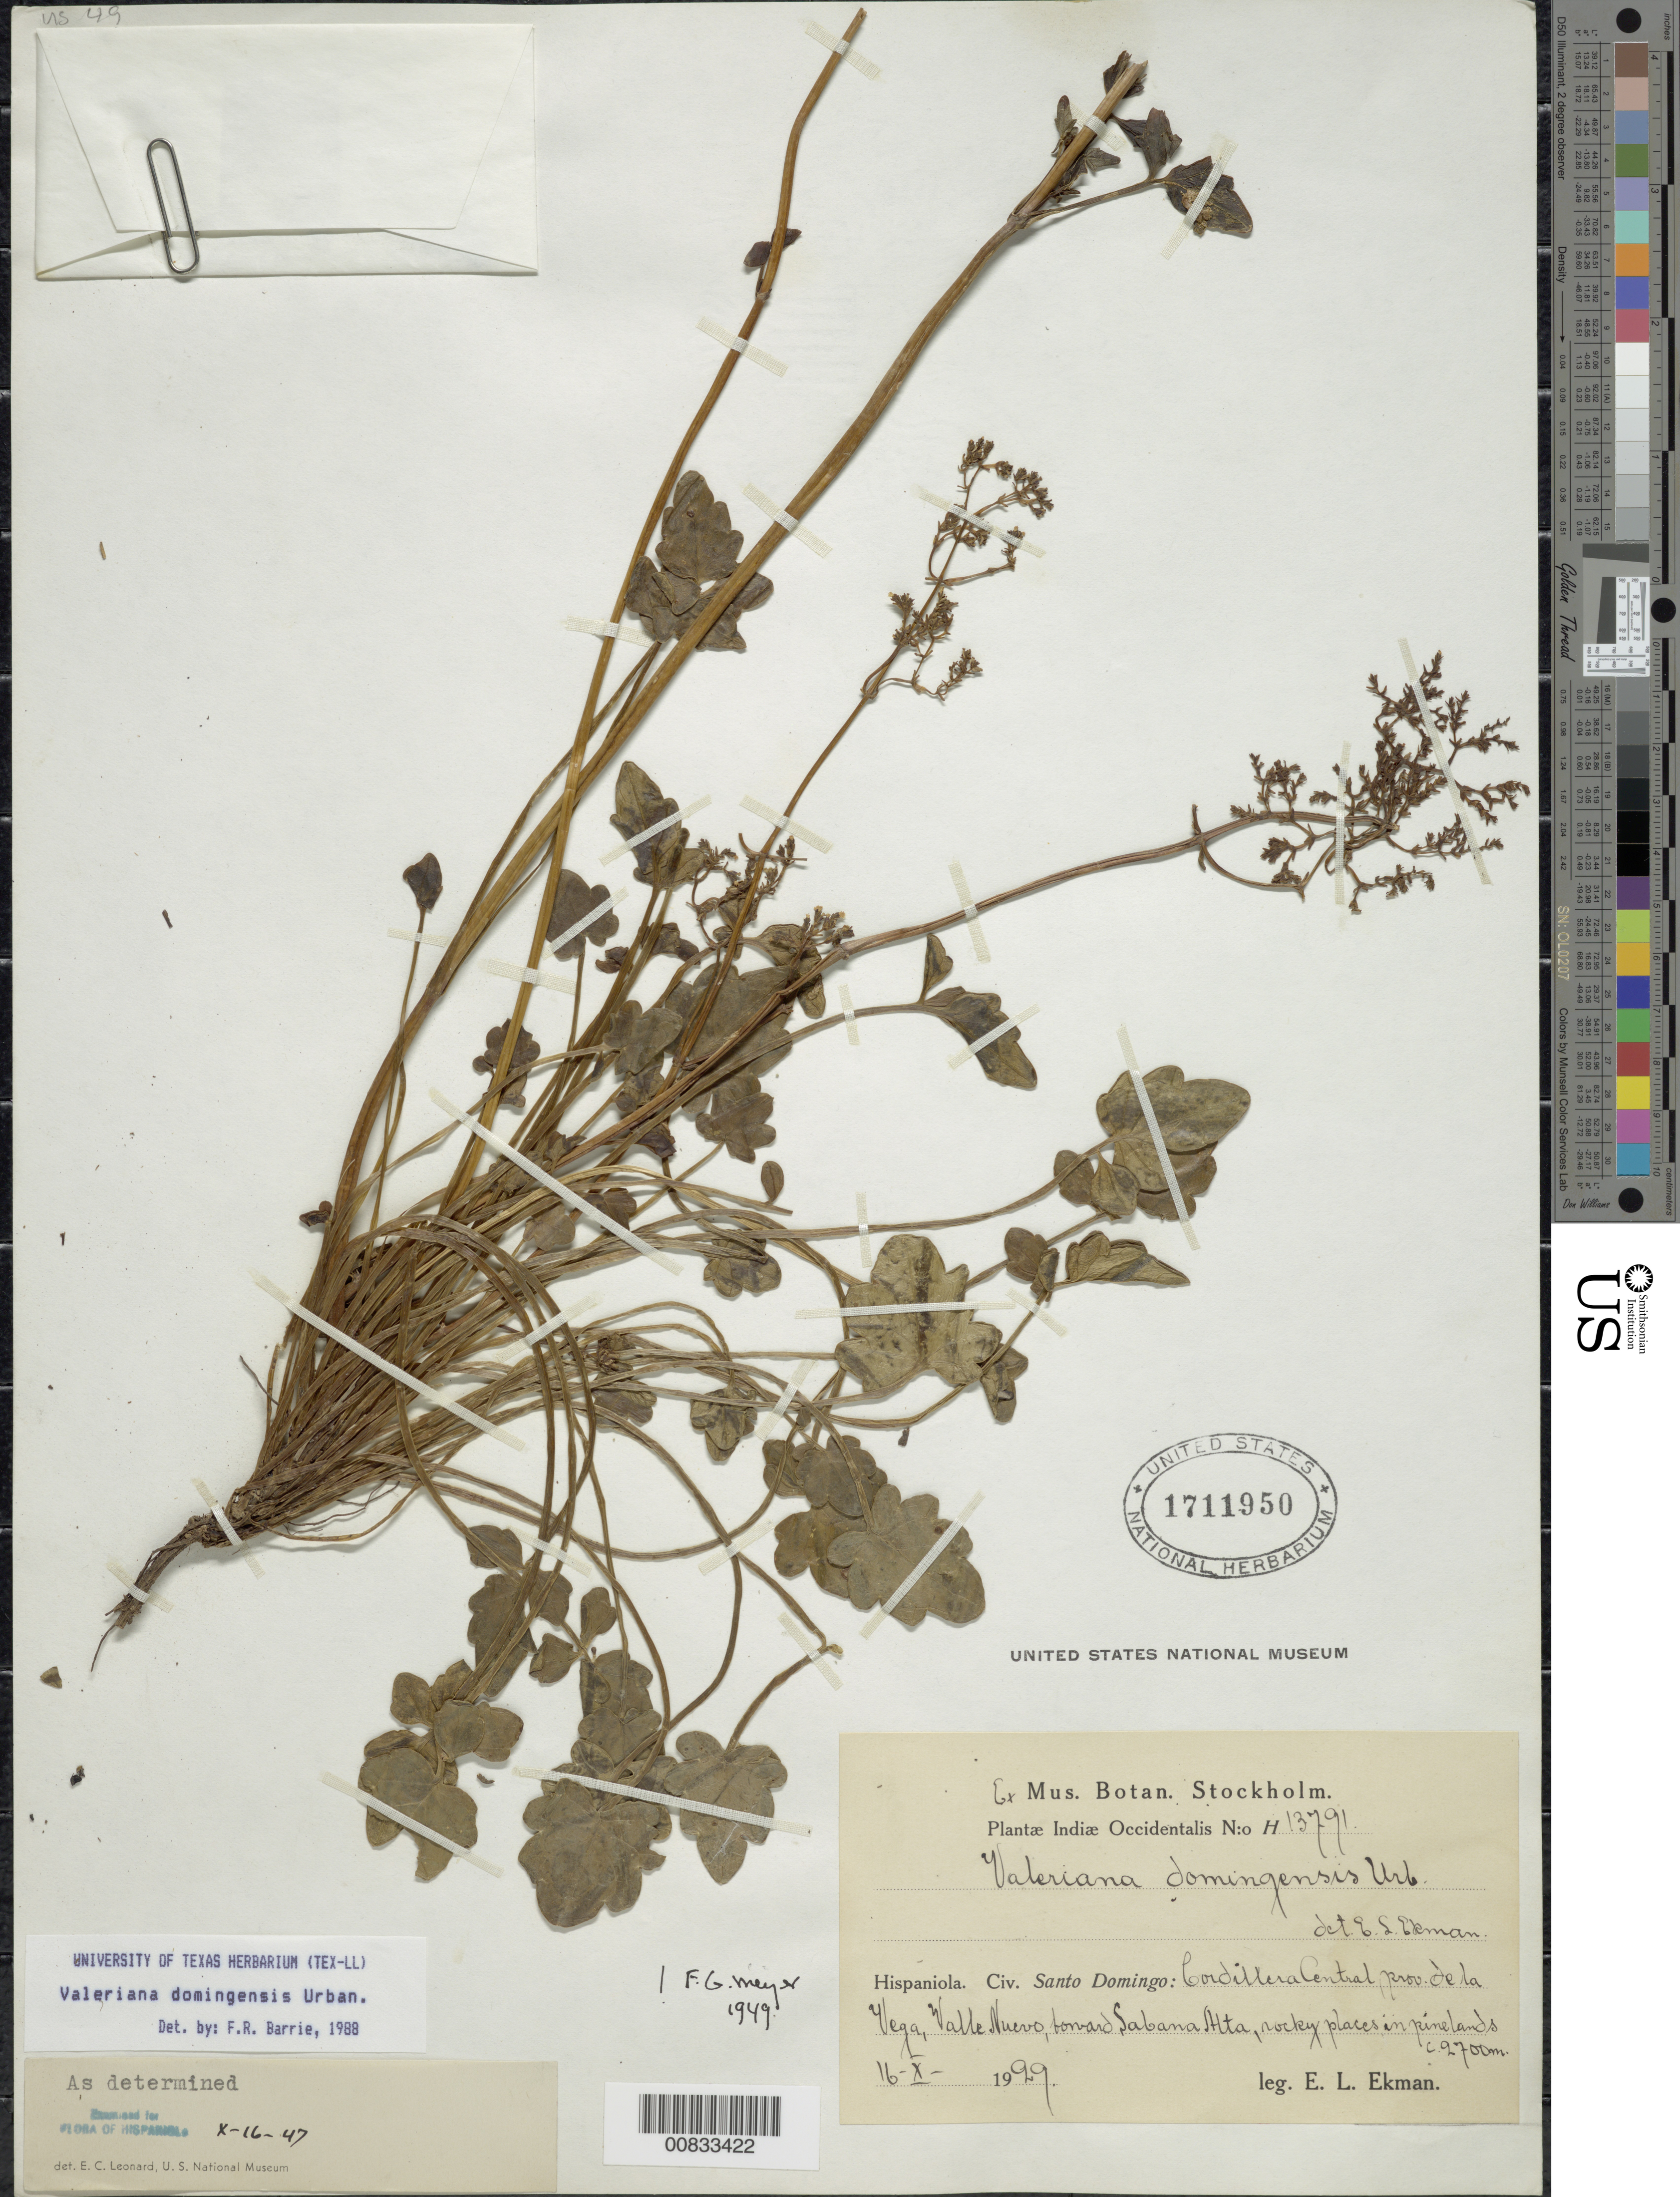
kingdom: Plantae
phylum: Tracheophyta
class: Magnoliopsida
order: Dipsacales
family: Caprifoliaceae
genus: Valeriana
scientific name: Valeriana domingensis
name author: Urb.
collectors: E. L. Ekman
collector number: H 13791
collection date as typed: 16 Oct 1929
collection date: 1929-10-16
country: Dominican Republic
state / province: La Vega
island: Hispaniola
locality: Cordillera Central, Valle Nuevo, toward Sabana Alta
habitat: Rocky places in pinelands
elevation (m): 2700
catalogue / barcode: US 1711950